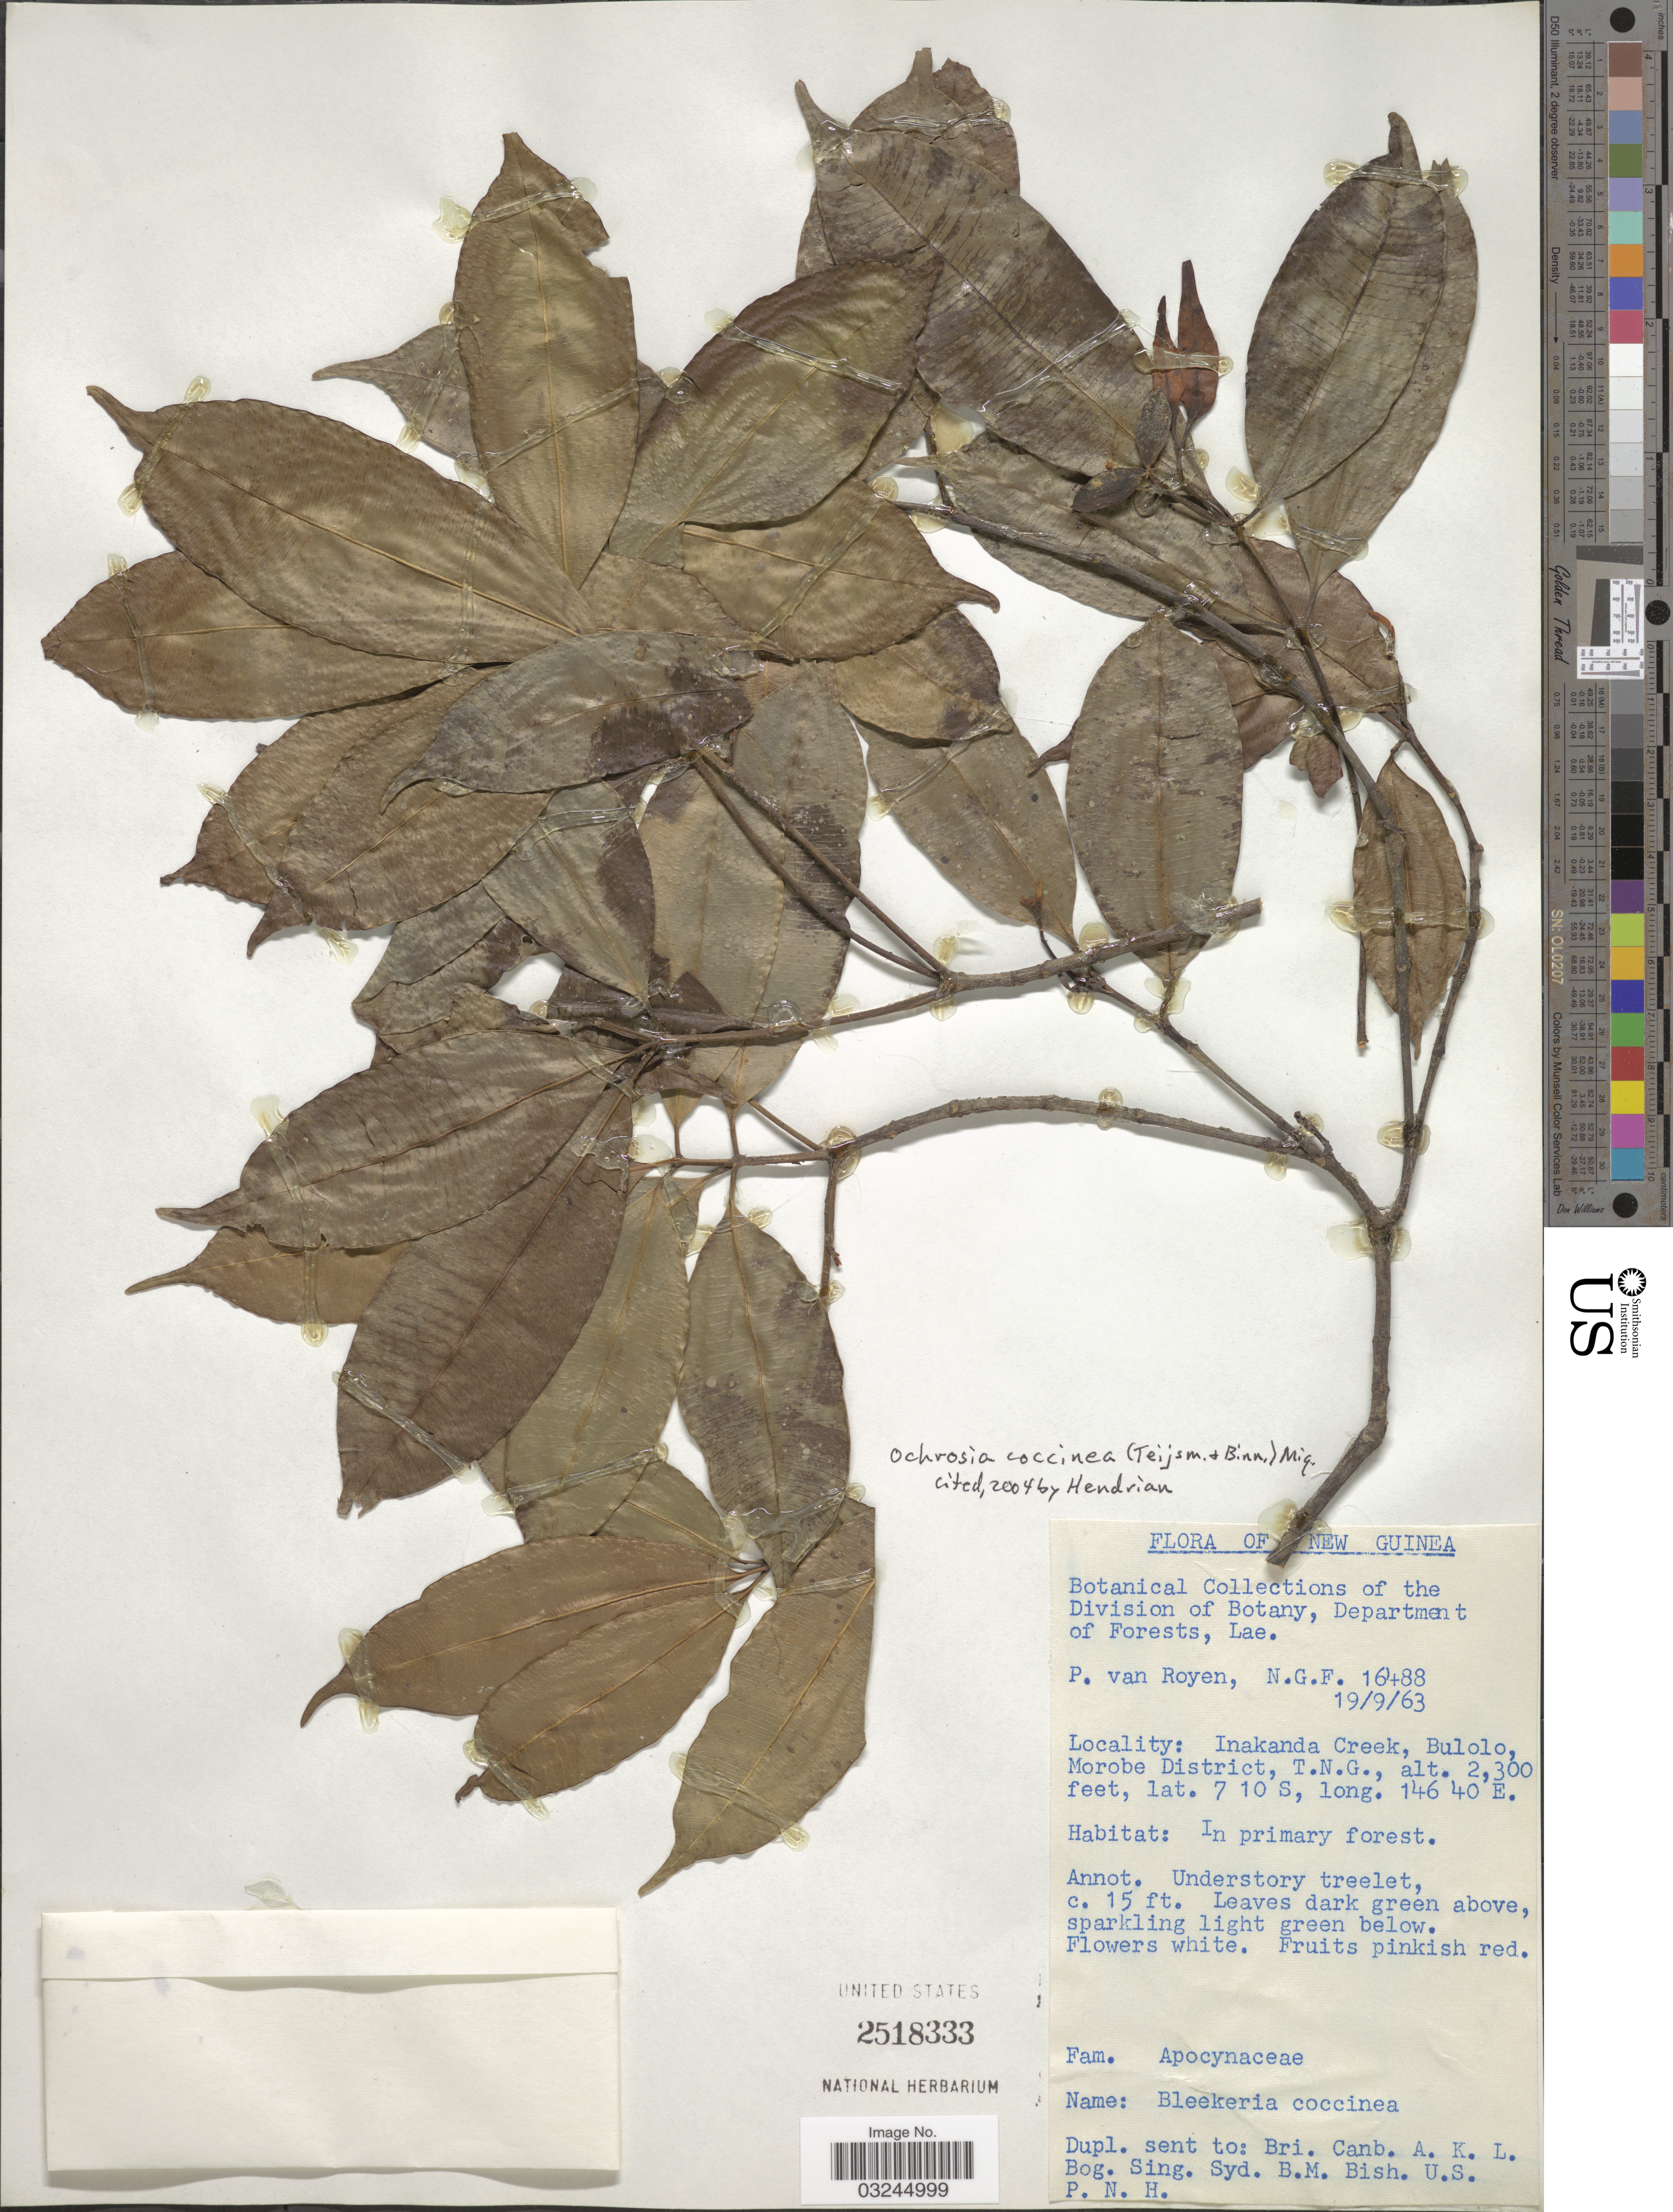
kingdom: Plantae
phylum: Tracheophyta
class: Magnoliopsida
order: Gentianales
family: Apocynaceae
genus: Ochrosia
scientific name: Ochrosia coccinea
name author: (Teijsm. & Binn.) Miq.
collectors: P. van Royen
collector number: NGF16488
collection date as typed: Transcribed d/m/y: 19/9/63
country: Papua New Guinea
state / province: Morobe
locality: New Guinea. Inakanda Creek, Bulolo, Morobe District, T.N.G.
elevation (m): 701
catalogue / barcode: US 2518333